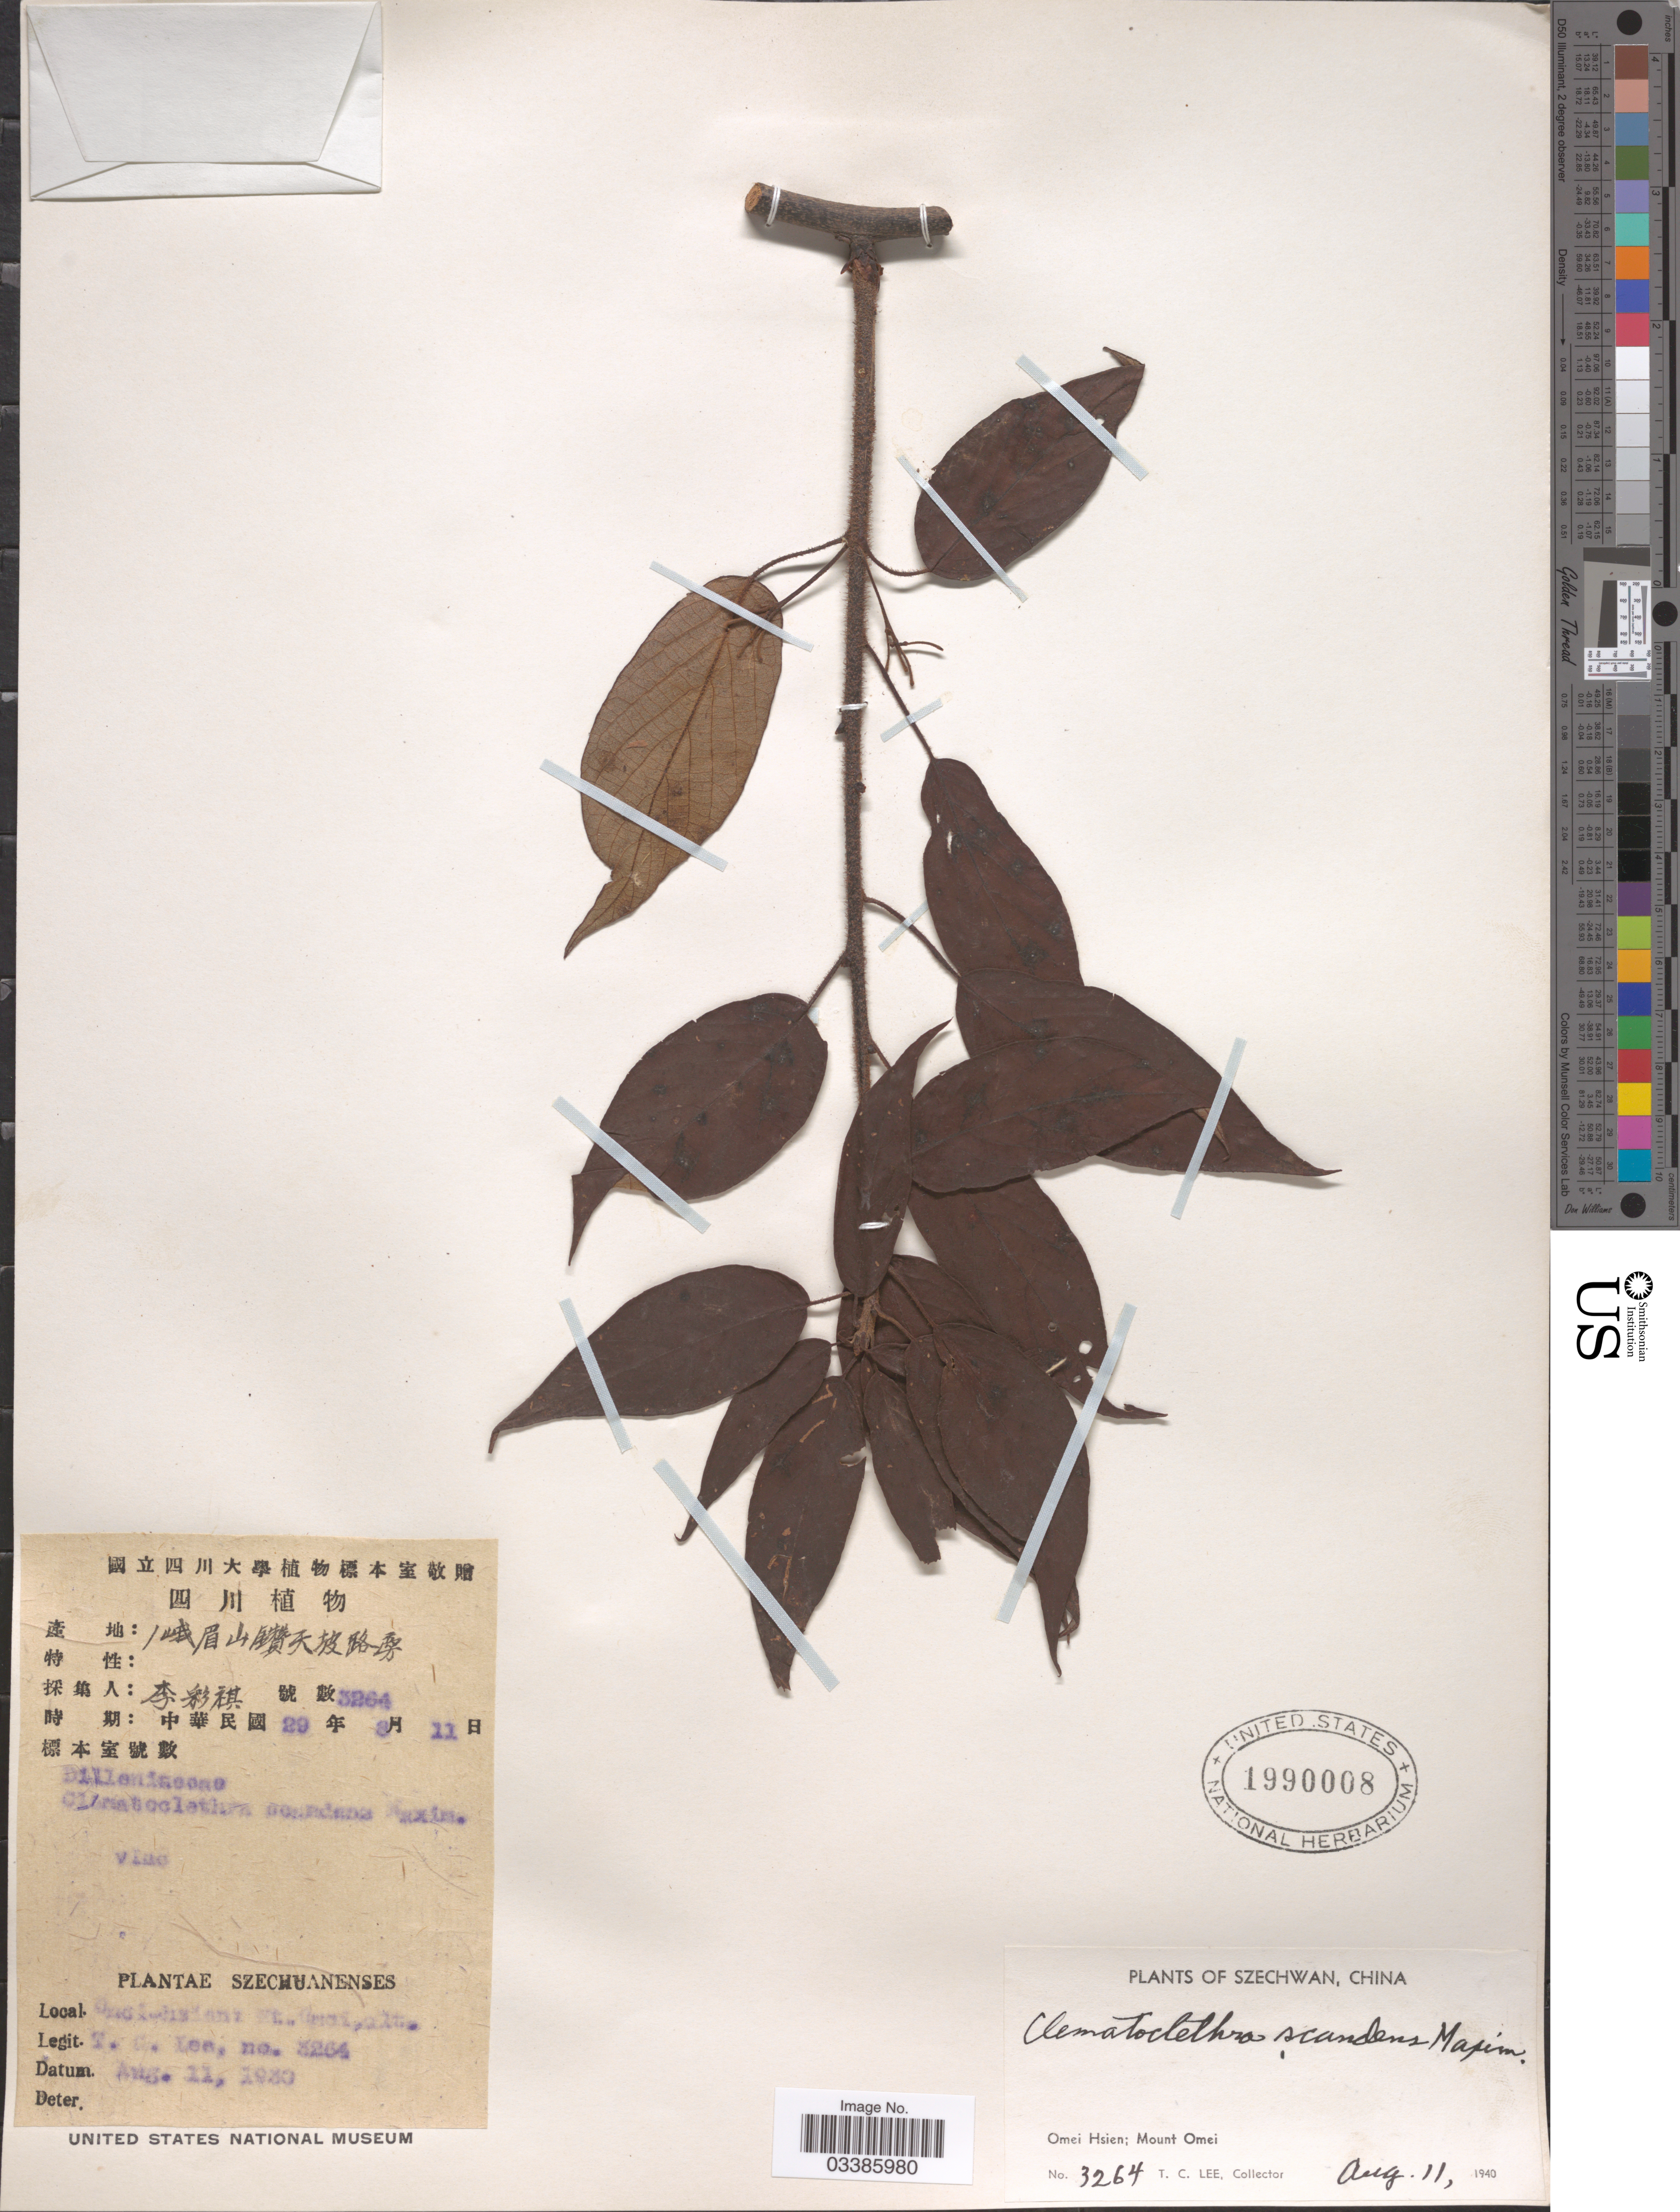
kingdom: Plantae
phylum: Tracheophyta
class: Magnoliopsida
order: Ericales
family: Actinidiaceae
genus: Clematoclethra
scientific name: Clematoclethra scandens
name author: (Franch.) Maxim.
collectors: T. Lee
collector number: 3264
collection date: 1940-08-11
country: China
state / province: Sichuan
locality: Szechuanenses. Omei Hsien; Mount Omei.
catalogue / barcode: US 1990008